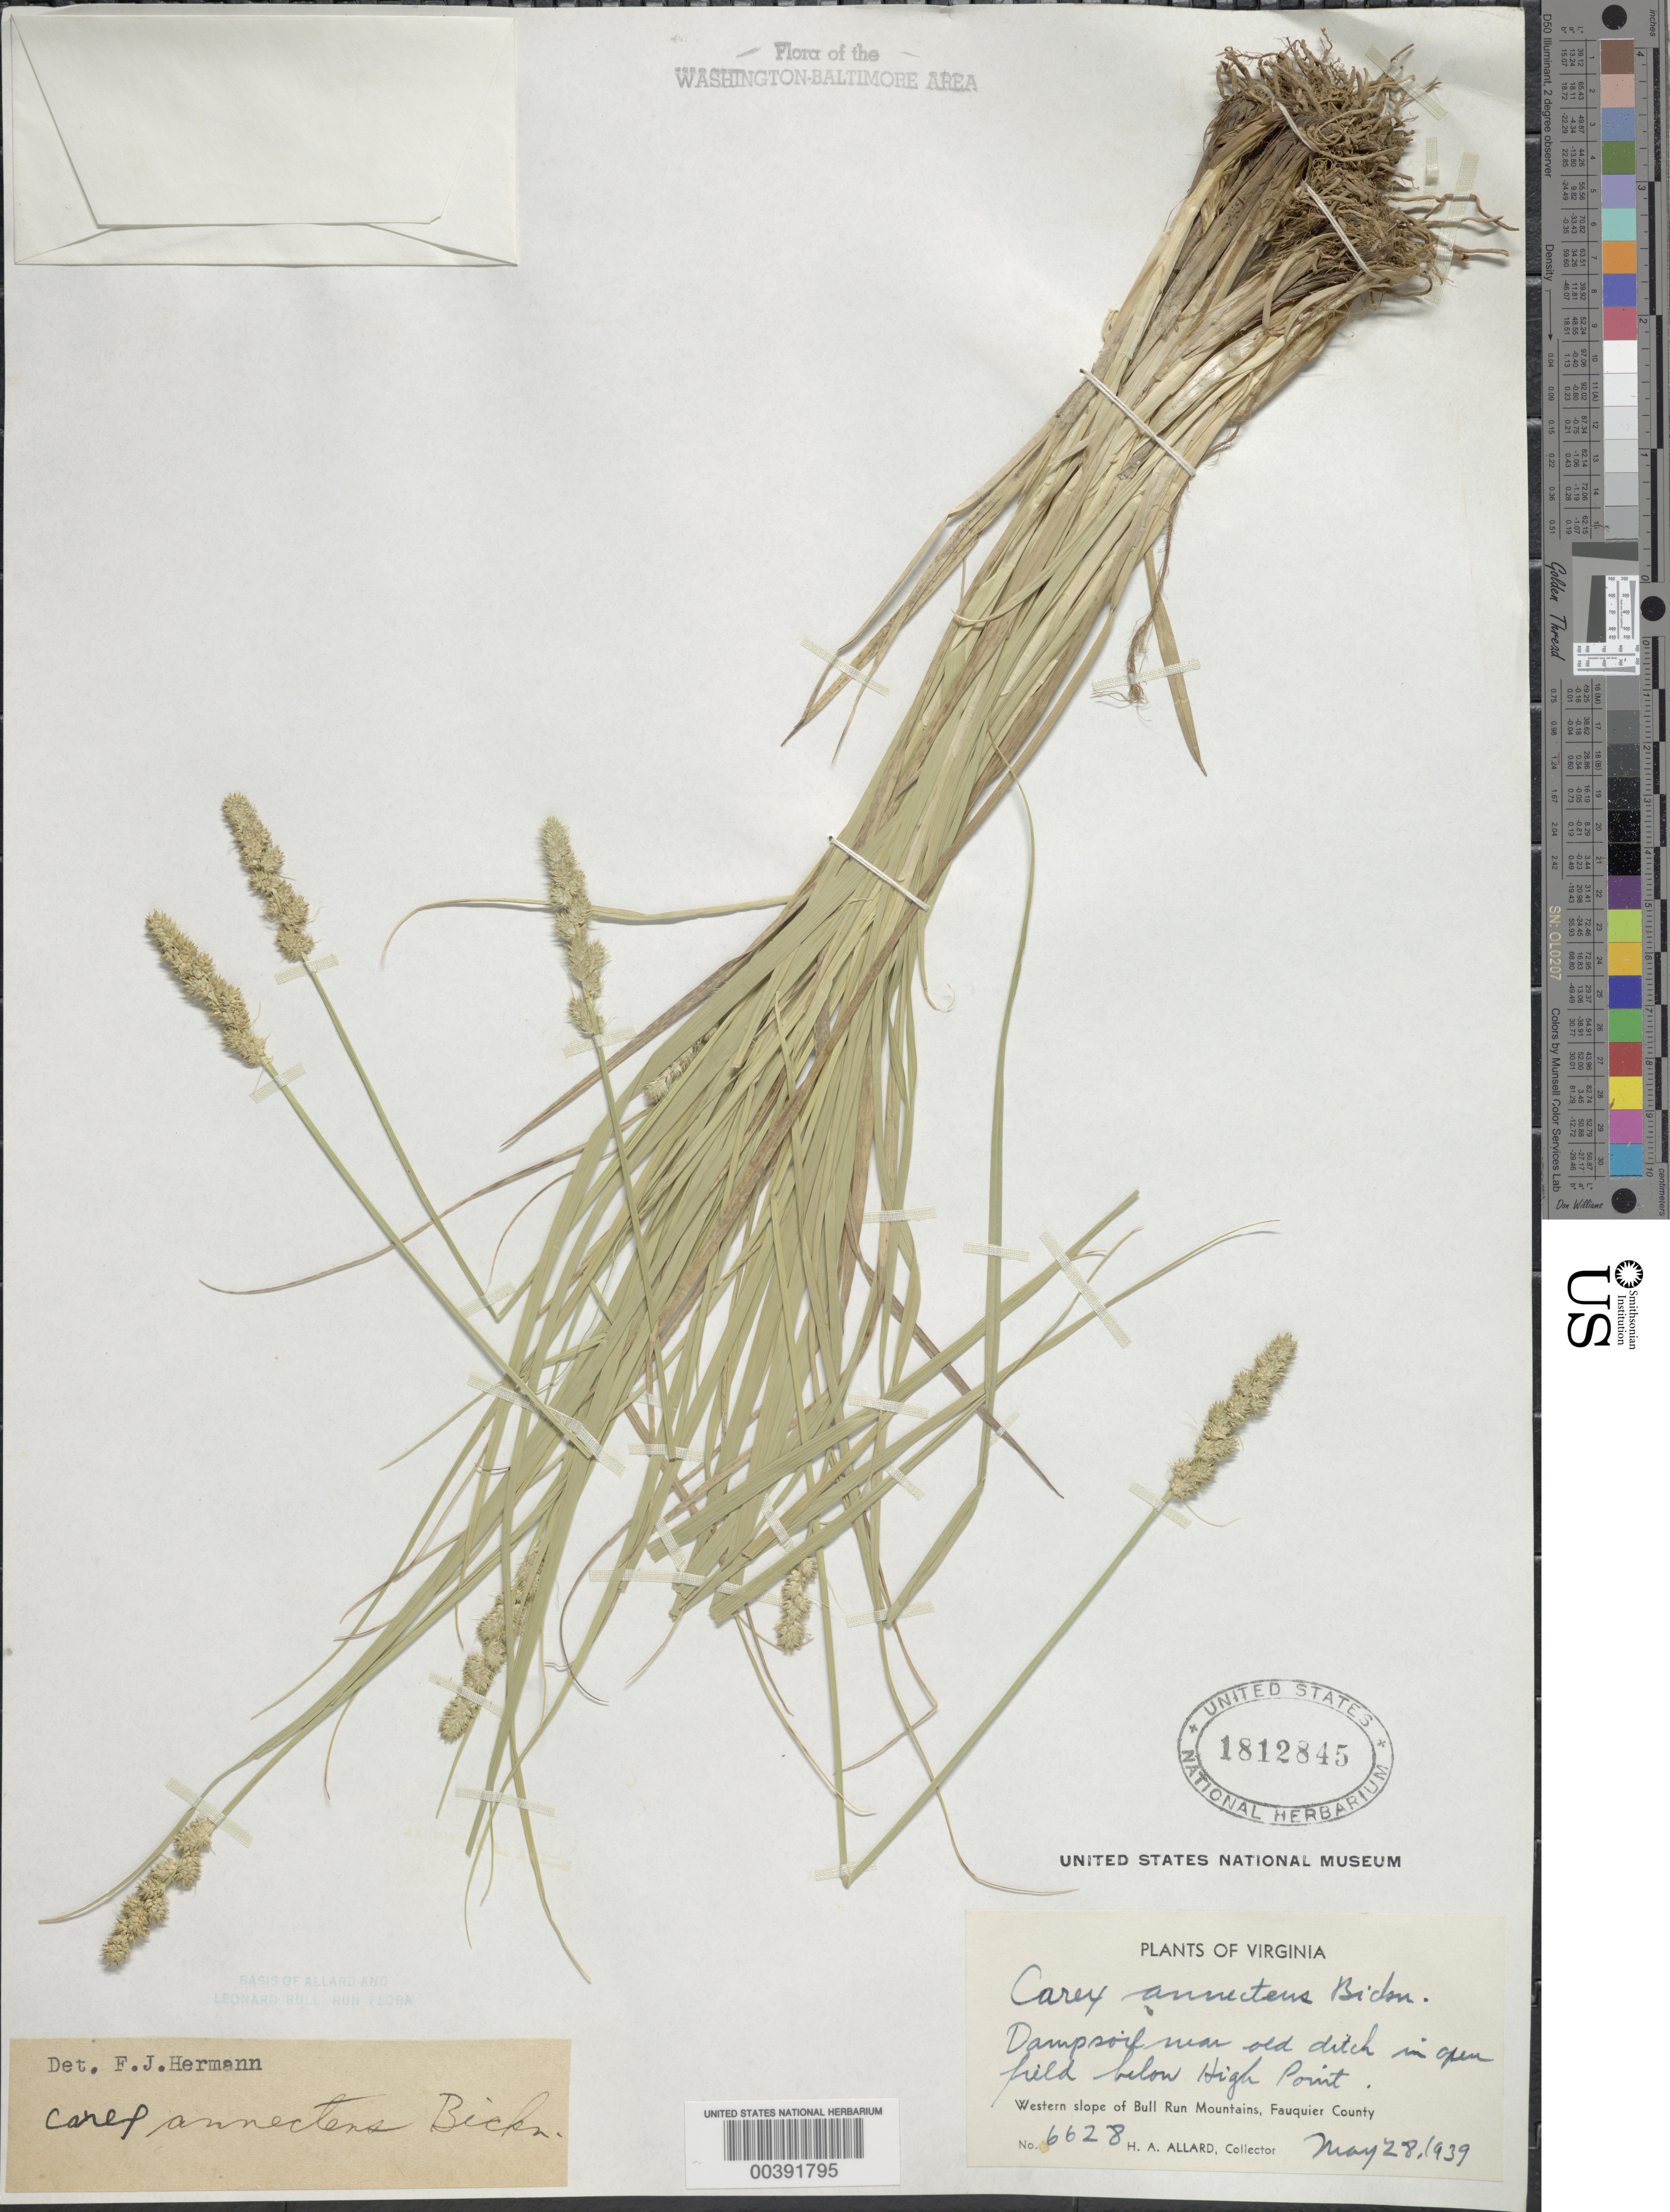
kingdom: Plantae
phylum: Tracheophyta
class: Liliopsida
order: Poales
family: Cyperaceae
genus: Carex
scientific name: Carex annectens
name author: (E.P. Bicknell) E.P. Bicknell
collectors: H. A. Allard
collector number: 6628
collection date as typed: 28 May 1939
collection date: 1939-05-28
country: United States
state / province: Virginia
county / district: Fauquier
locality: Below High Point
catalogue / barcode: US 1812845